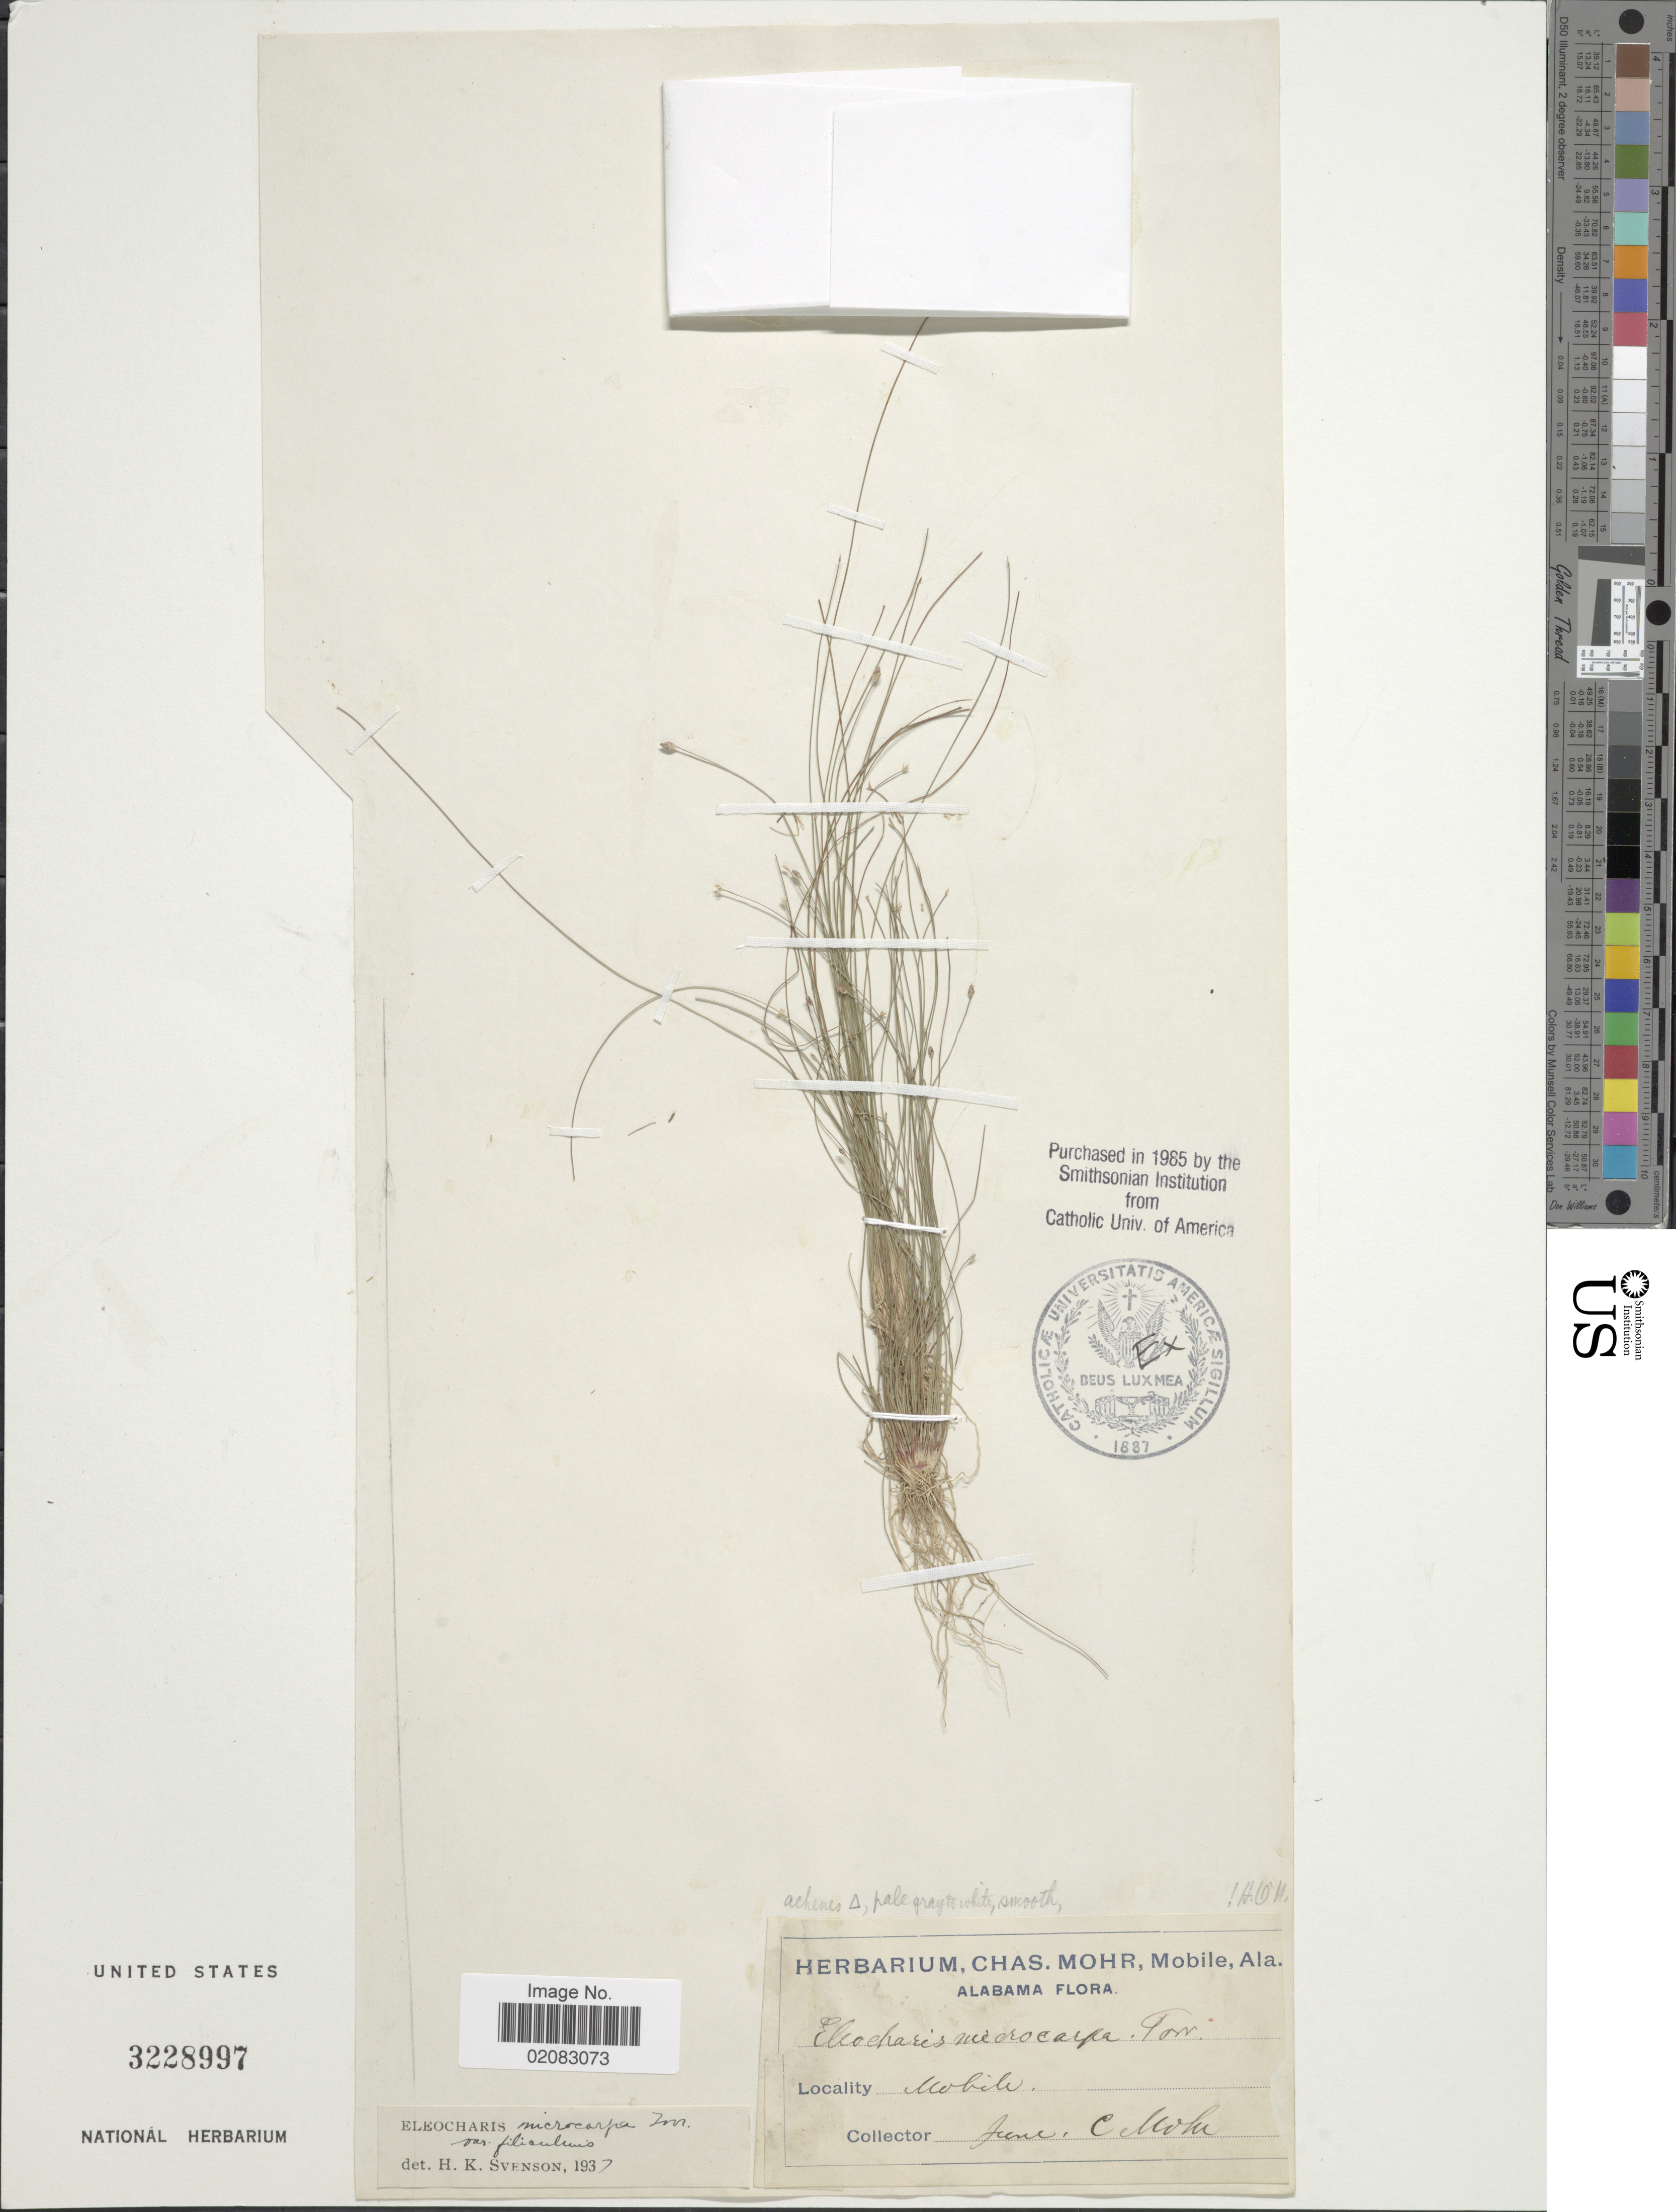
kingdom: Plantae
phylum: Tracheophyta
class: Liliopsida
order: Poales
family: Cyperaceae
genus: Eleocharis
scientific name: Eleocharis microcarpa var. filiculmis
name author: Torr.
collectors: C. T. Mohr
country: United States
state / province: Alabama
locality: Mobile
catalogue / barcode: US 3228997